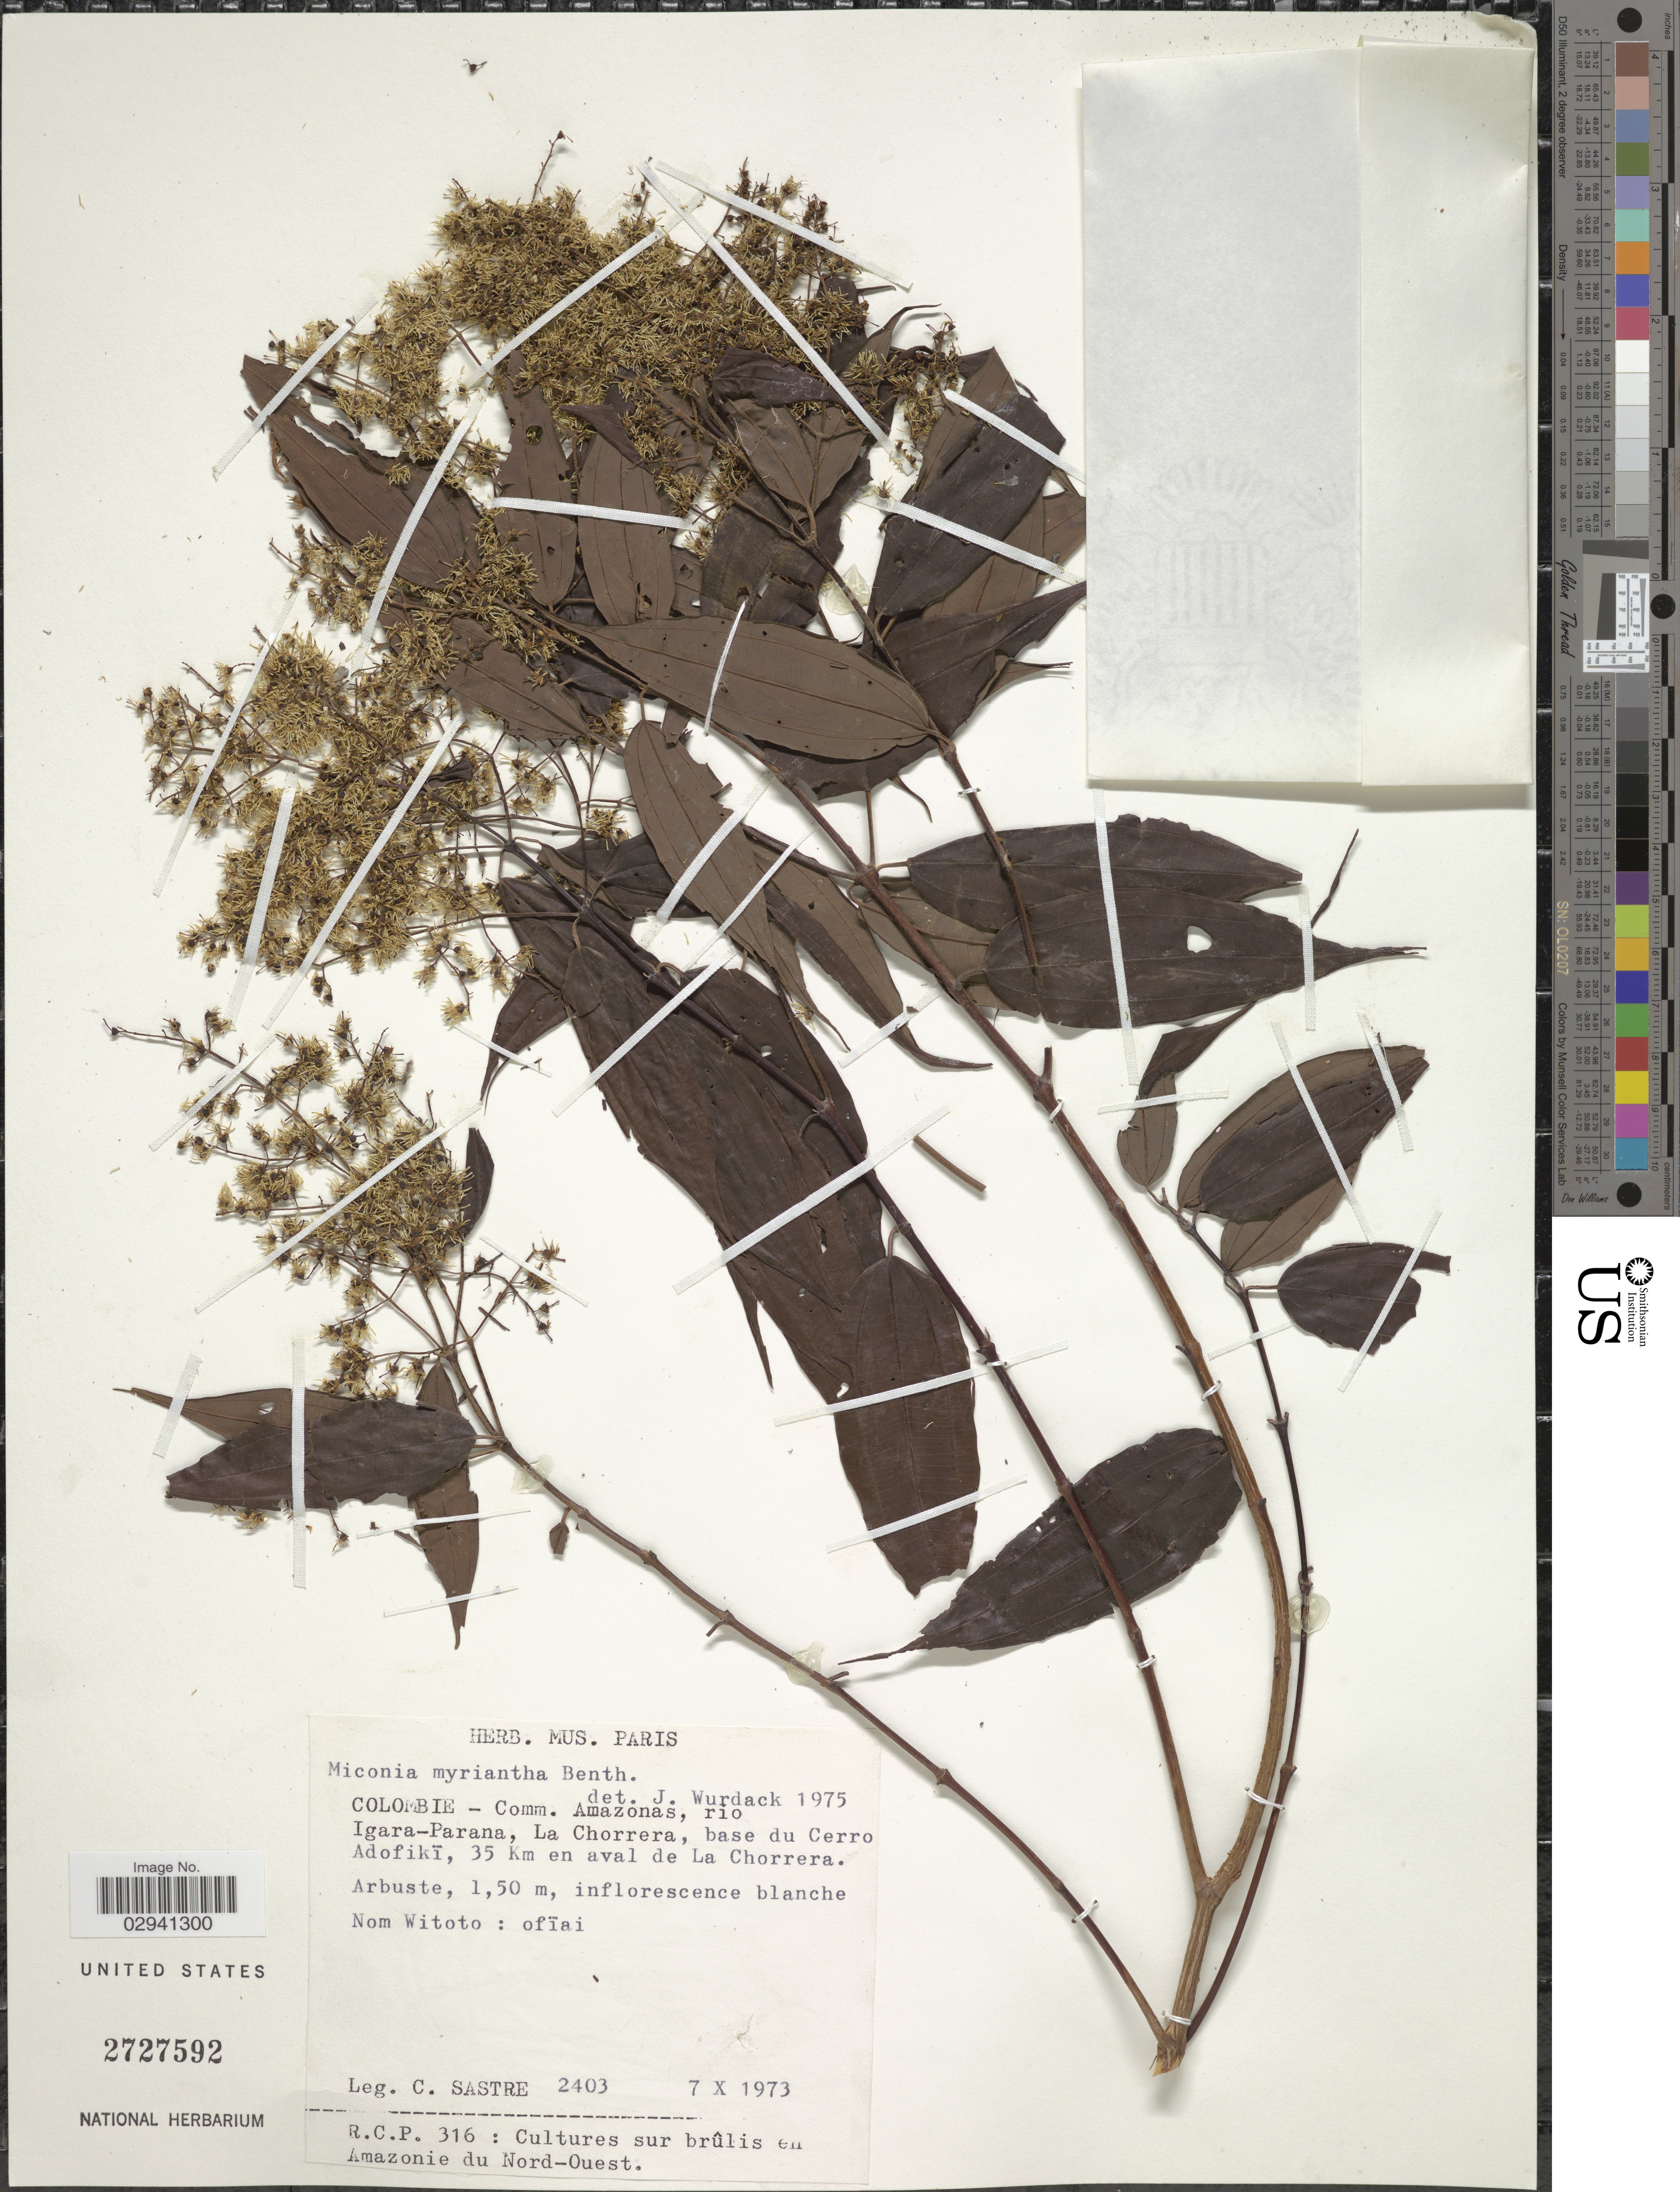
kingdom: Plantae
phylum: Tracheophyta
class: Magnoliopsida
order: Myrtales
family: Melastomataceae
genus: Miconia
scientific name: Miconia myriantha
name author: Benth.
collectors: C. Sastre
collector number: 2403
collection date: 1973-10-07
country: Colombia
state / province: Amazônas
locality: Comm. Amazonas, rio Igara-Parana, La Chorrera, base du Cerro Adofikï, 35 km en aval de La Chorrera.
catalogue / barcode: US 2727592